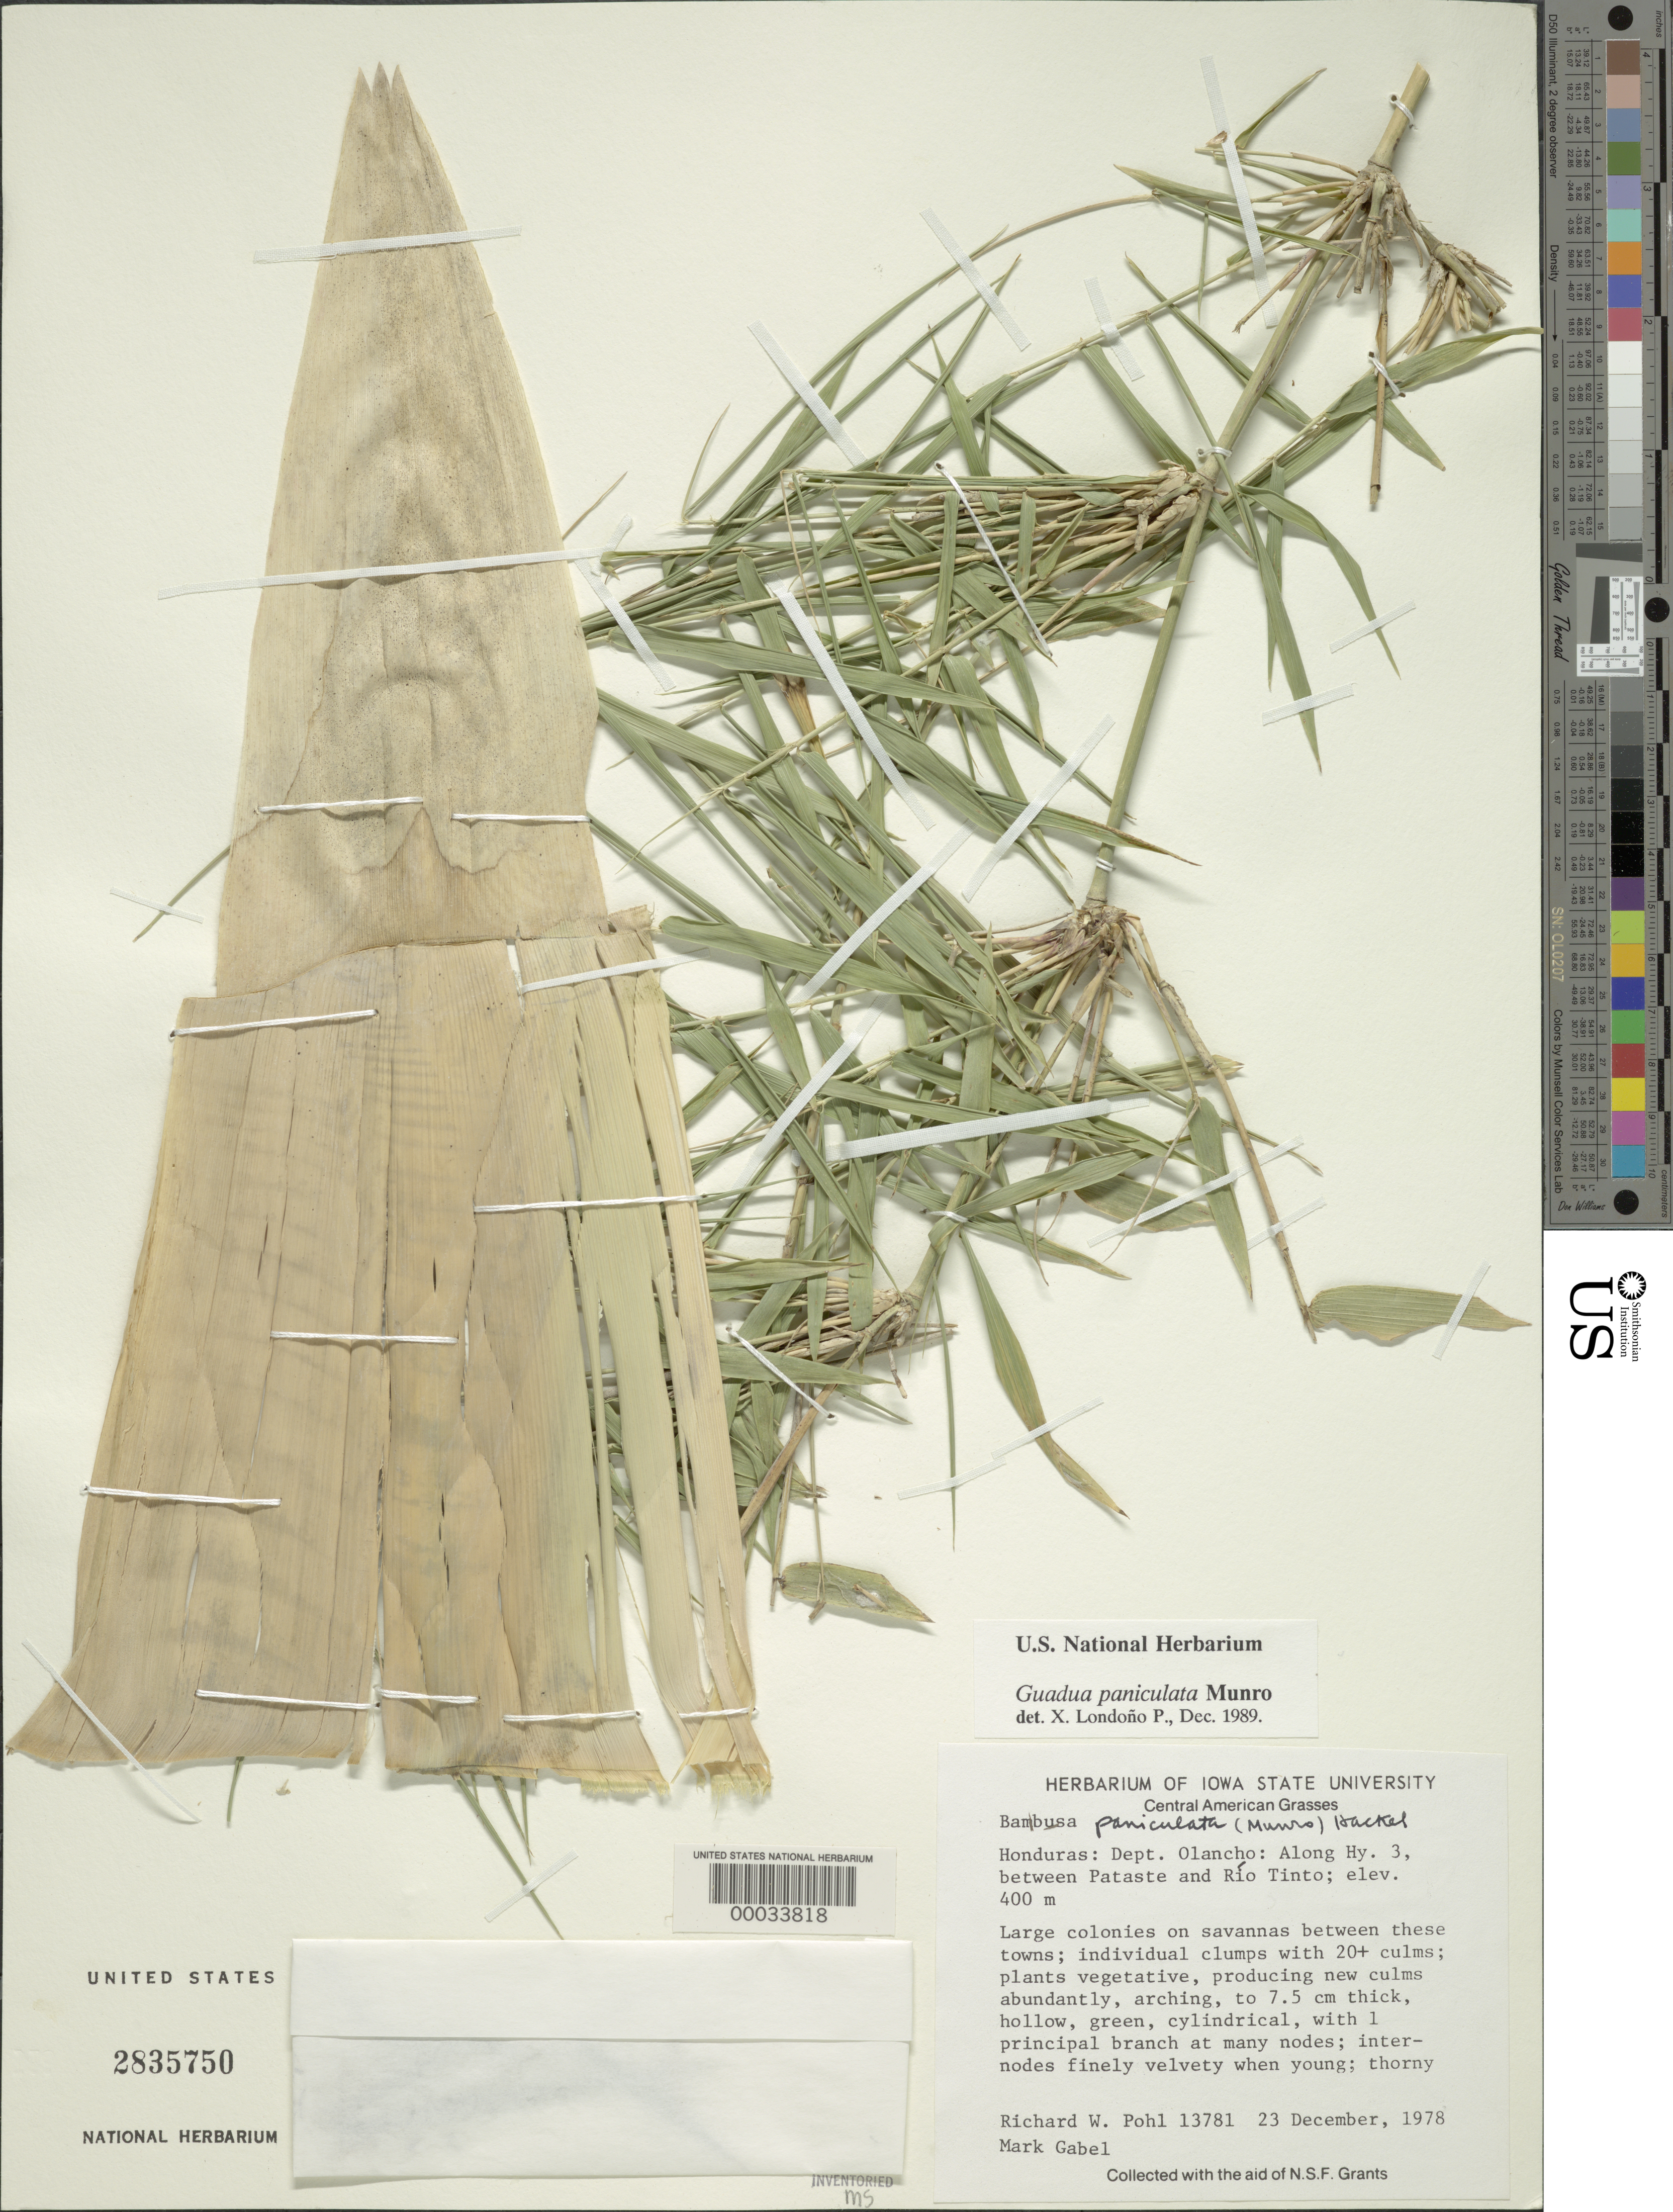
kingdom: Plantae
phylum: Tracheophyta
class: Liliopsida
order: Poales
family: Poaceae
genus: Guadua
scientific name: Guadua paniculata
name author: Munro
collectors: R. W. Pohl & M. Gabel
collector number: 13781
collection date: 1978-12-23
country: Honduras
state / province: Olancho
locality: Along Hy 3, between Pataste and Río Tinto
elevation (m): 400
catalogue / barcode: US 2835750